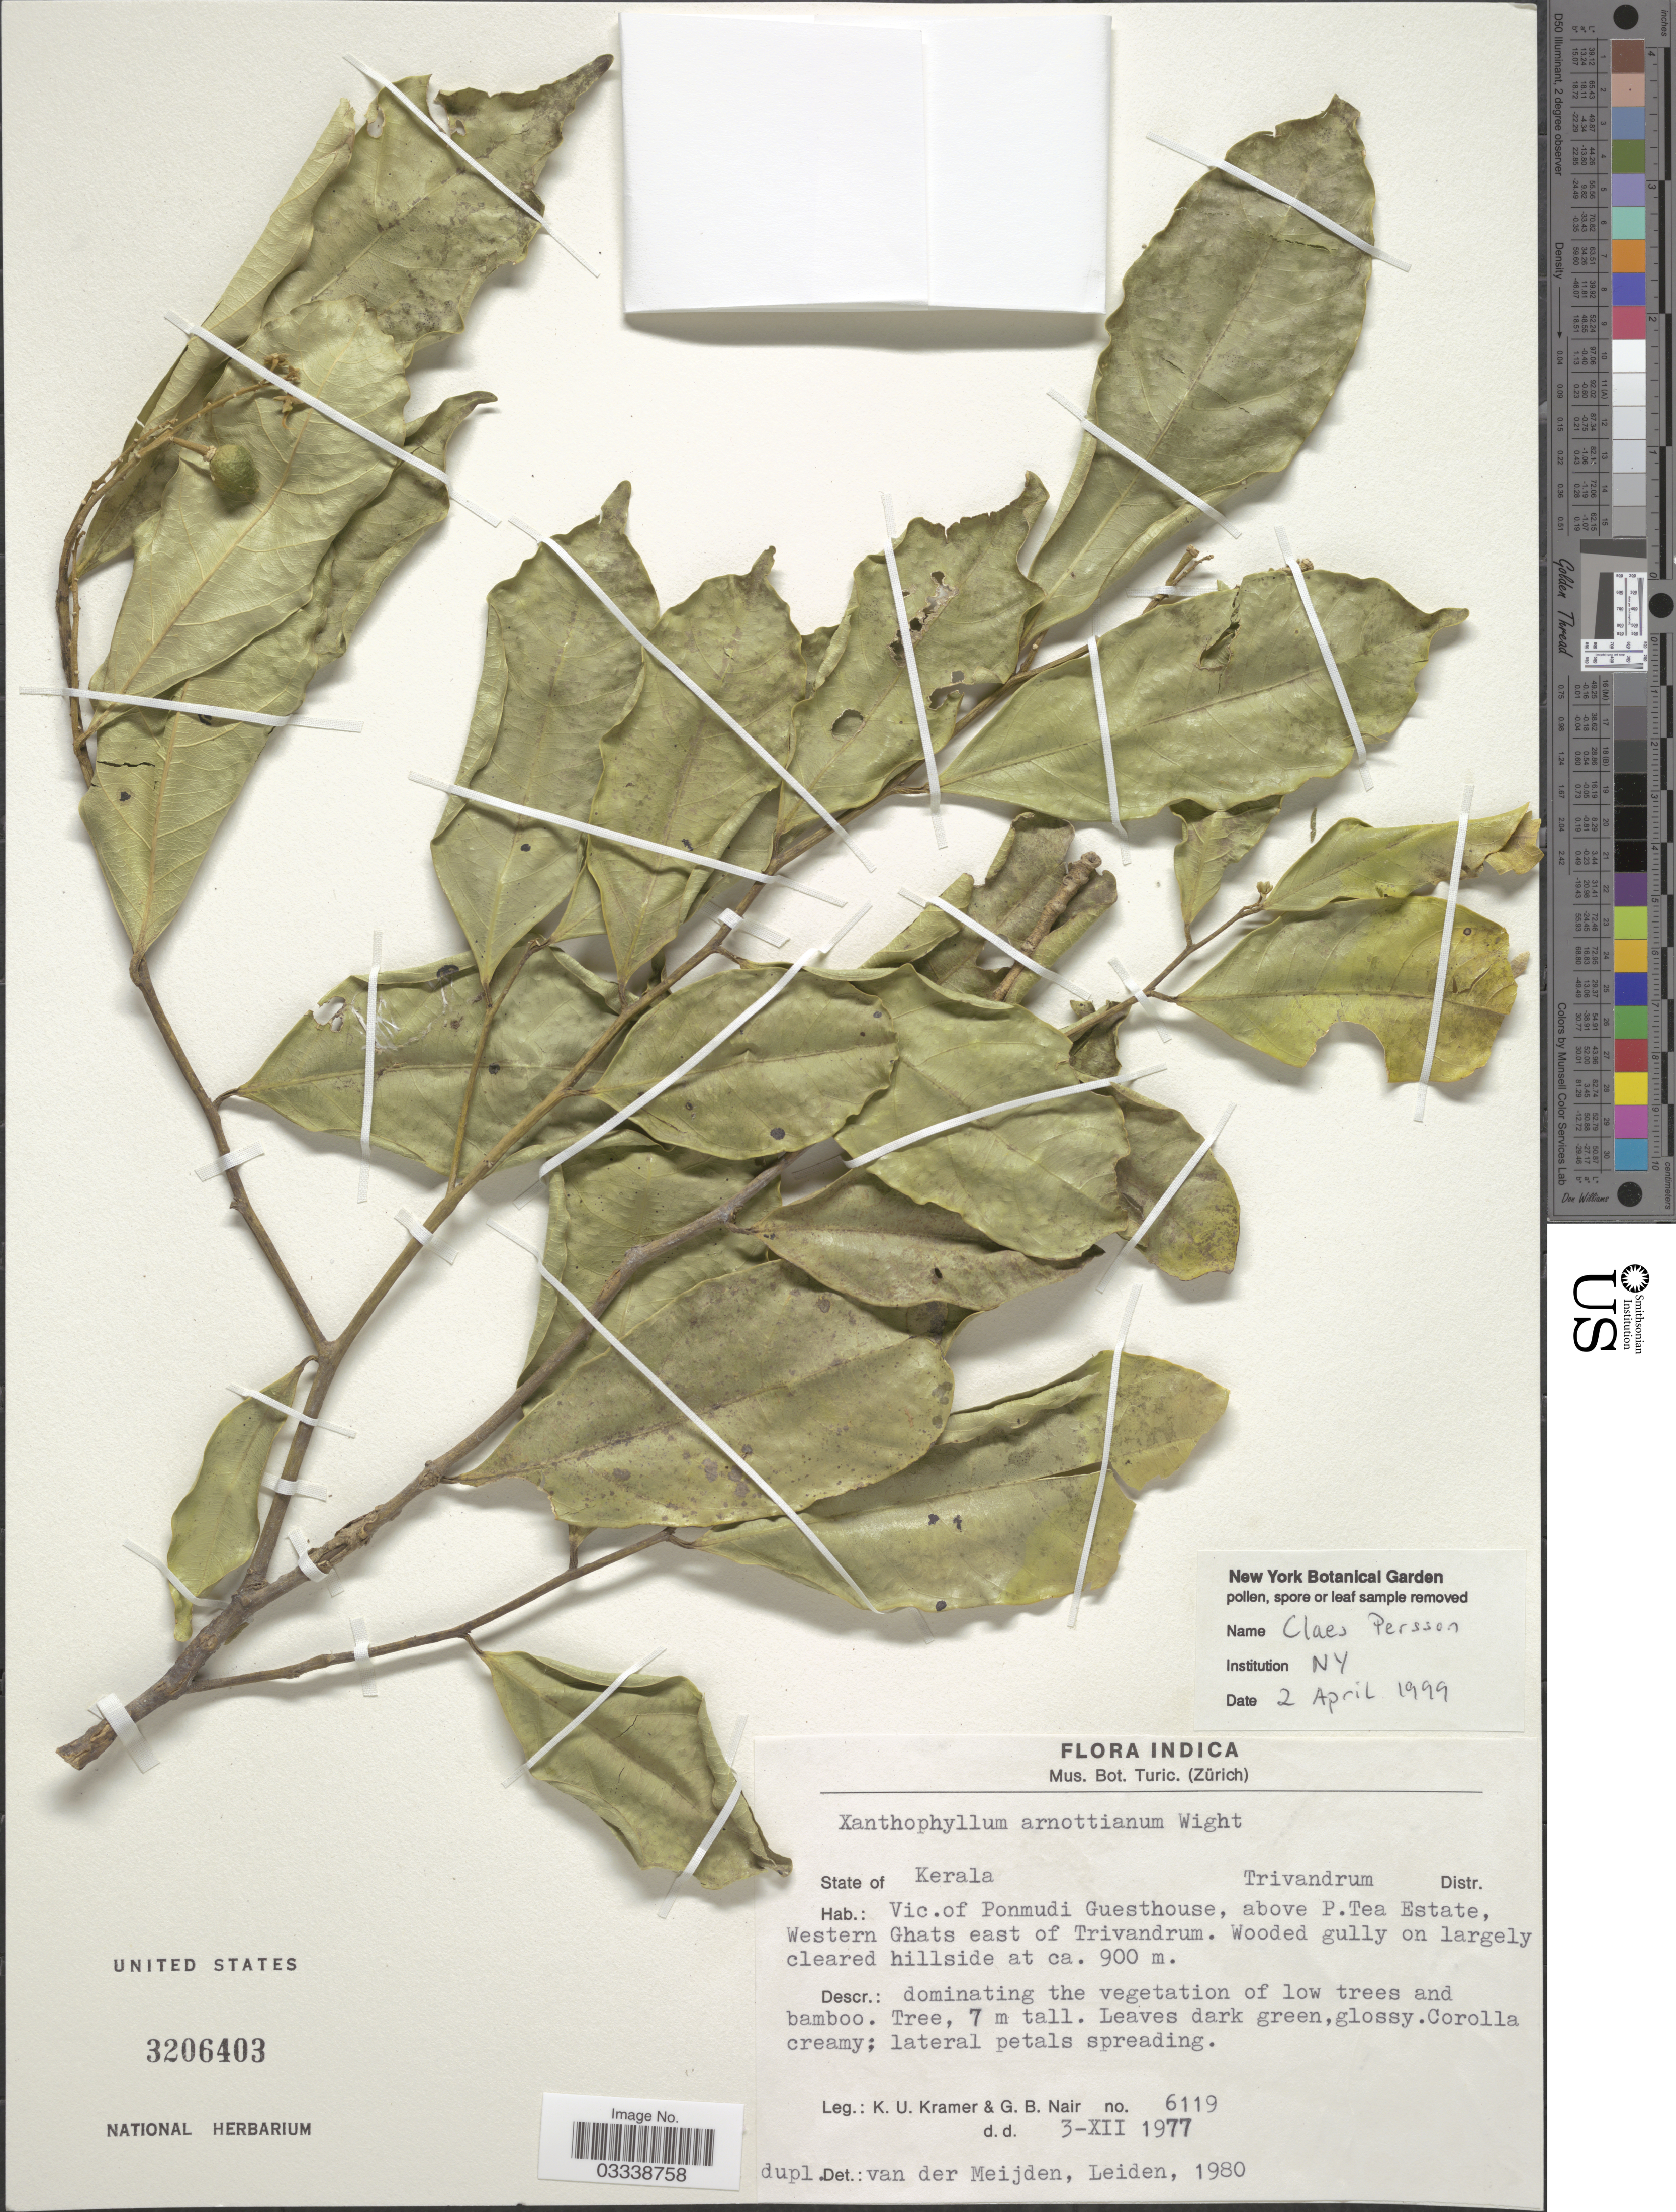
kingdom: Plantae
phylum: Tracheophyta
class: Magnoliopsida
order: Fabales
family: Polygalaceae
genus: Xanthophyllum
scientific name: Xanthophyllum arnottianum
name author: Wight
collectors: K. U. Kramer & G. Nair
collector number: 6119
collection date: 1977-12-03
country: India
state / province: Kerala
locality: Trivandrum Distr. Vic. of Ponmudi Guesthouse, above P.Tea Estate, Western Ghats east of Trivandrum.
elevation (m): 900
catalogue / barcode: US 3206403